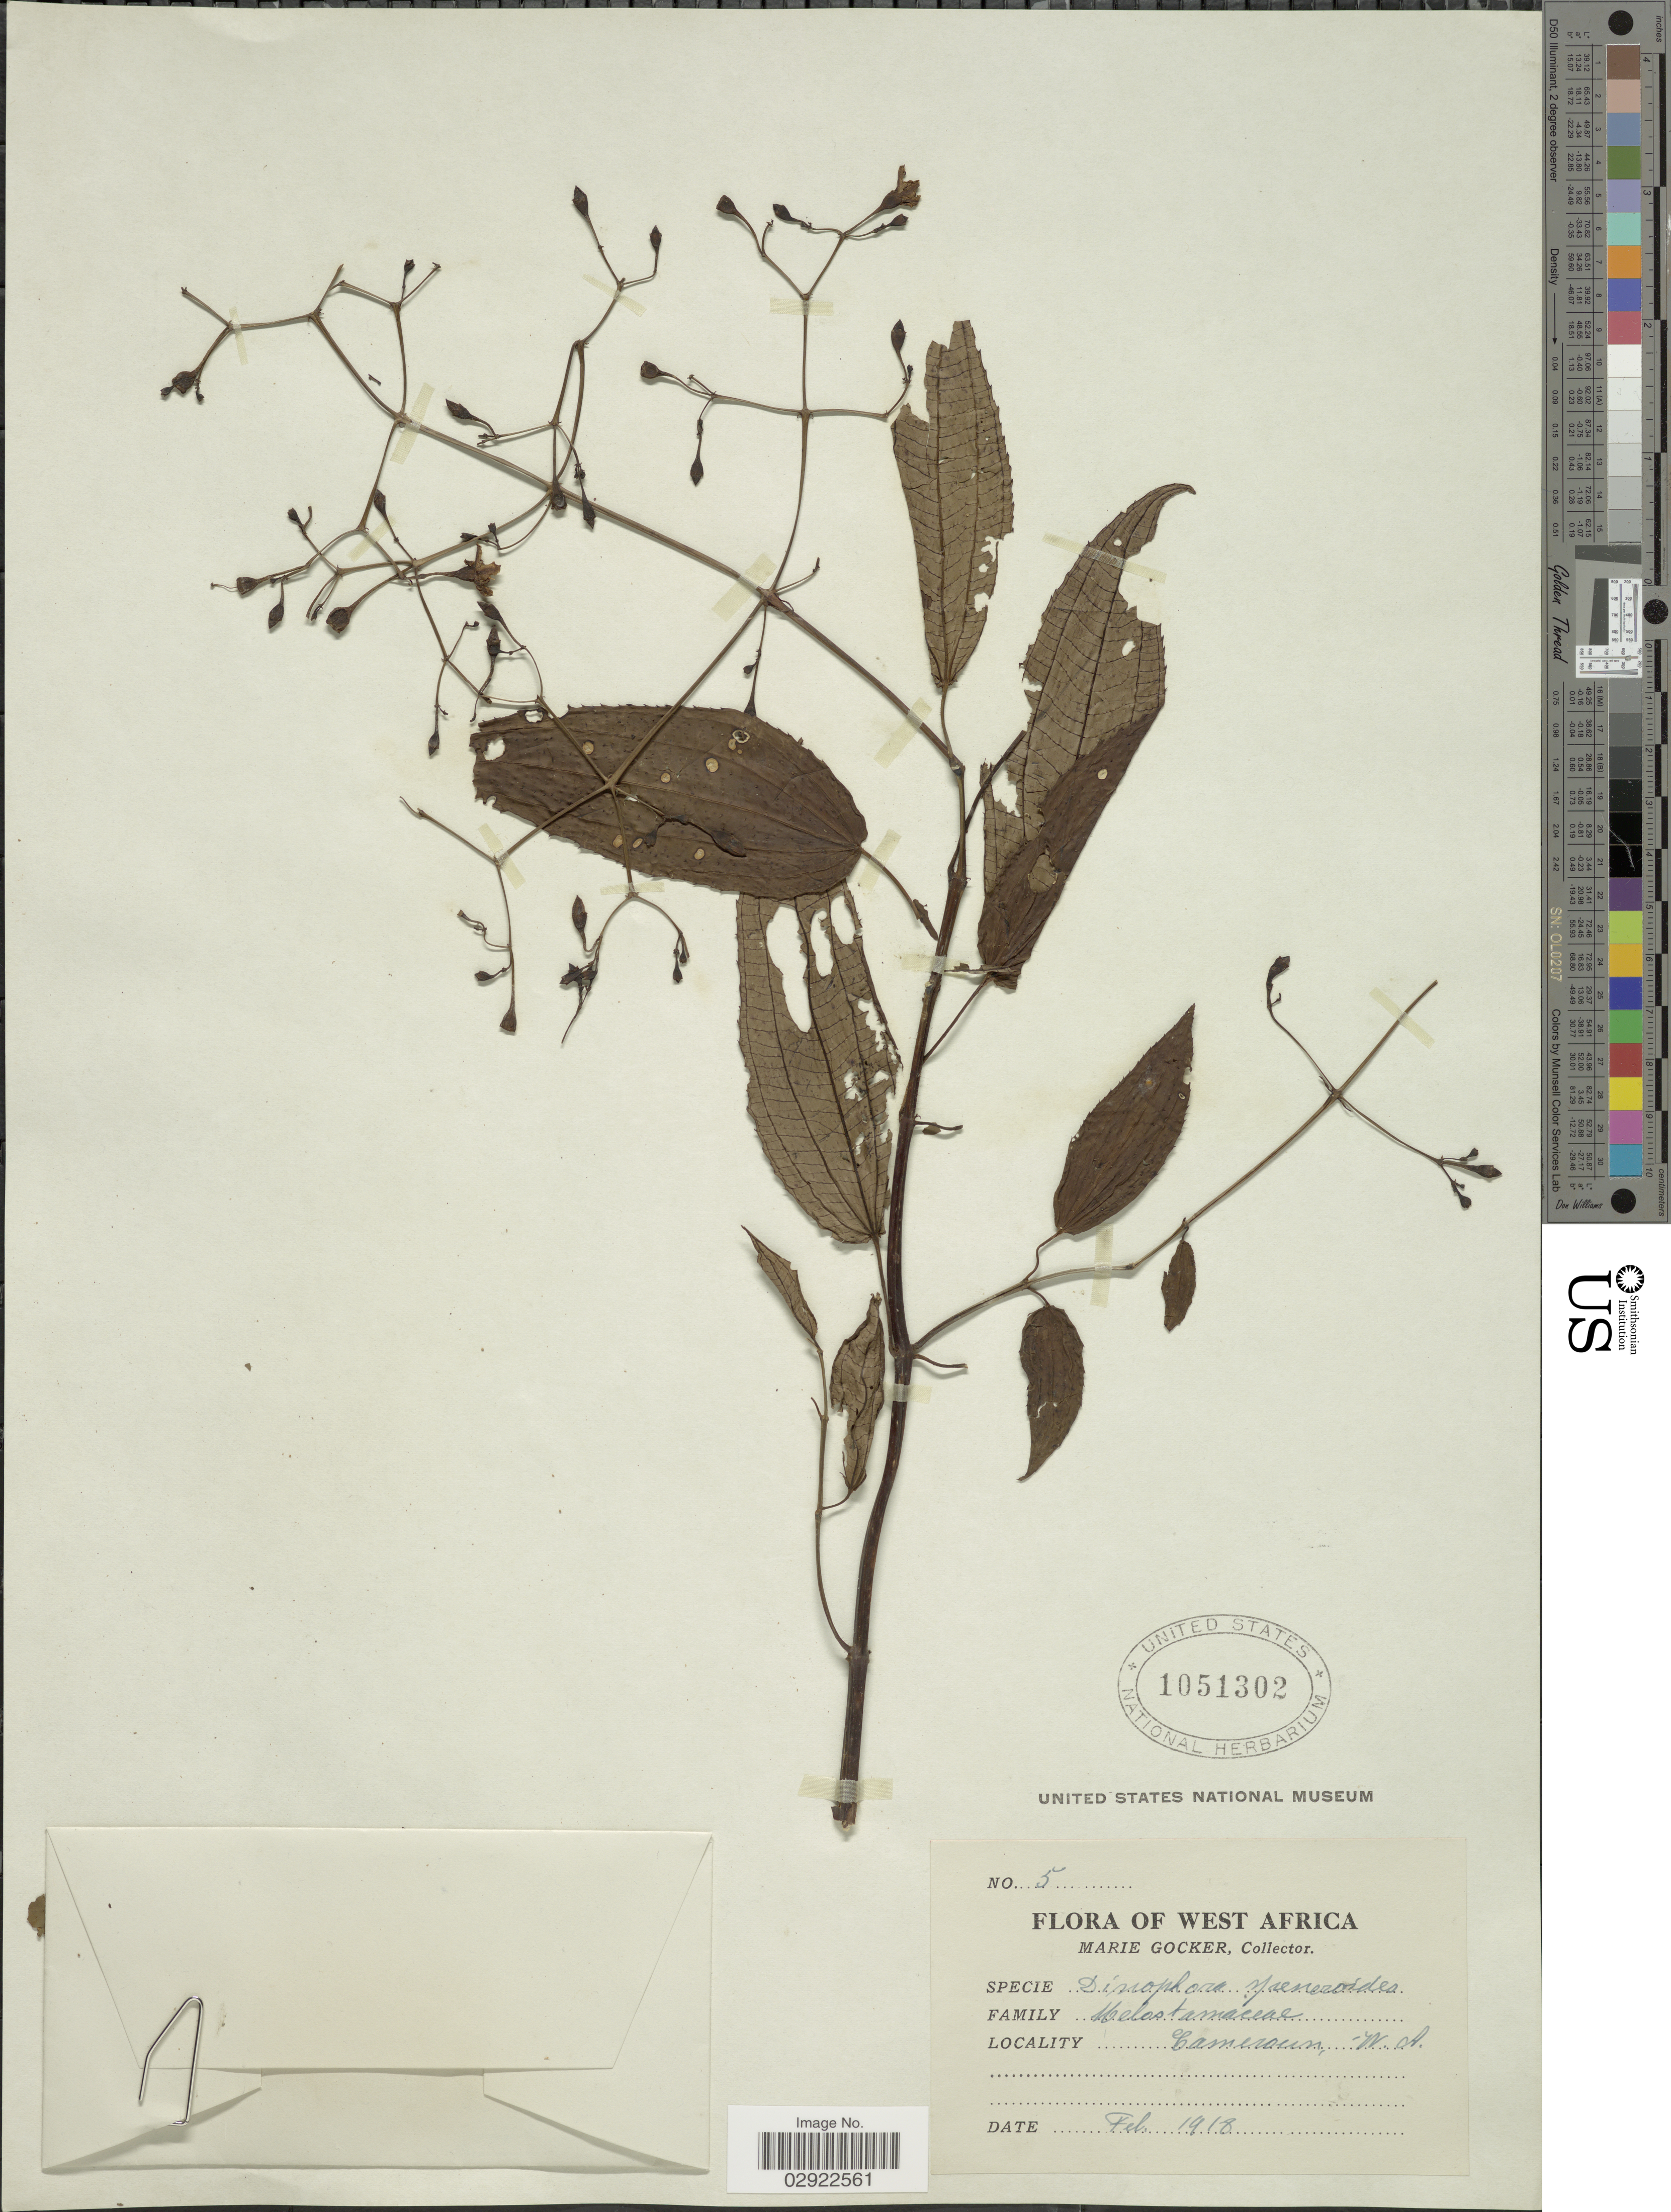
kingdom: Plantae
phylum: Tracheophyta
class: Magnoliopsida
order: Myrtales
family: Melastomataceae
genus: Dinophora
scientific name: Dinophora spenneroides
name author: Benth.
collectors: M. Gocker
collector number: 5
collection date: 1918-02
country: Cameroon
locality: Cameroun, W. A.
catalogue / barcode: US 1051302